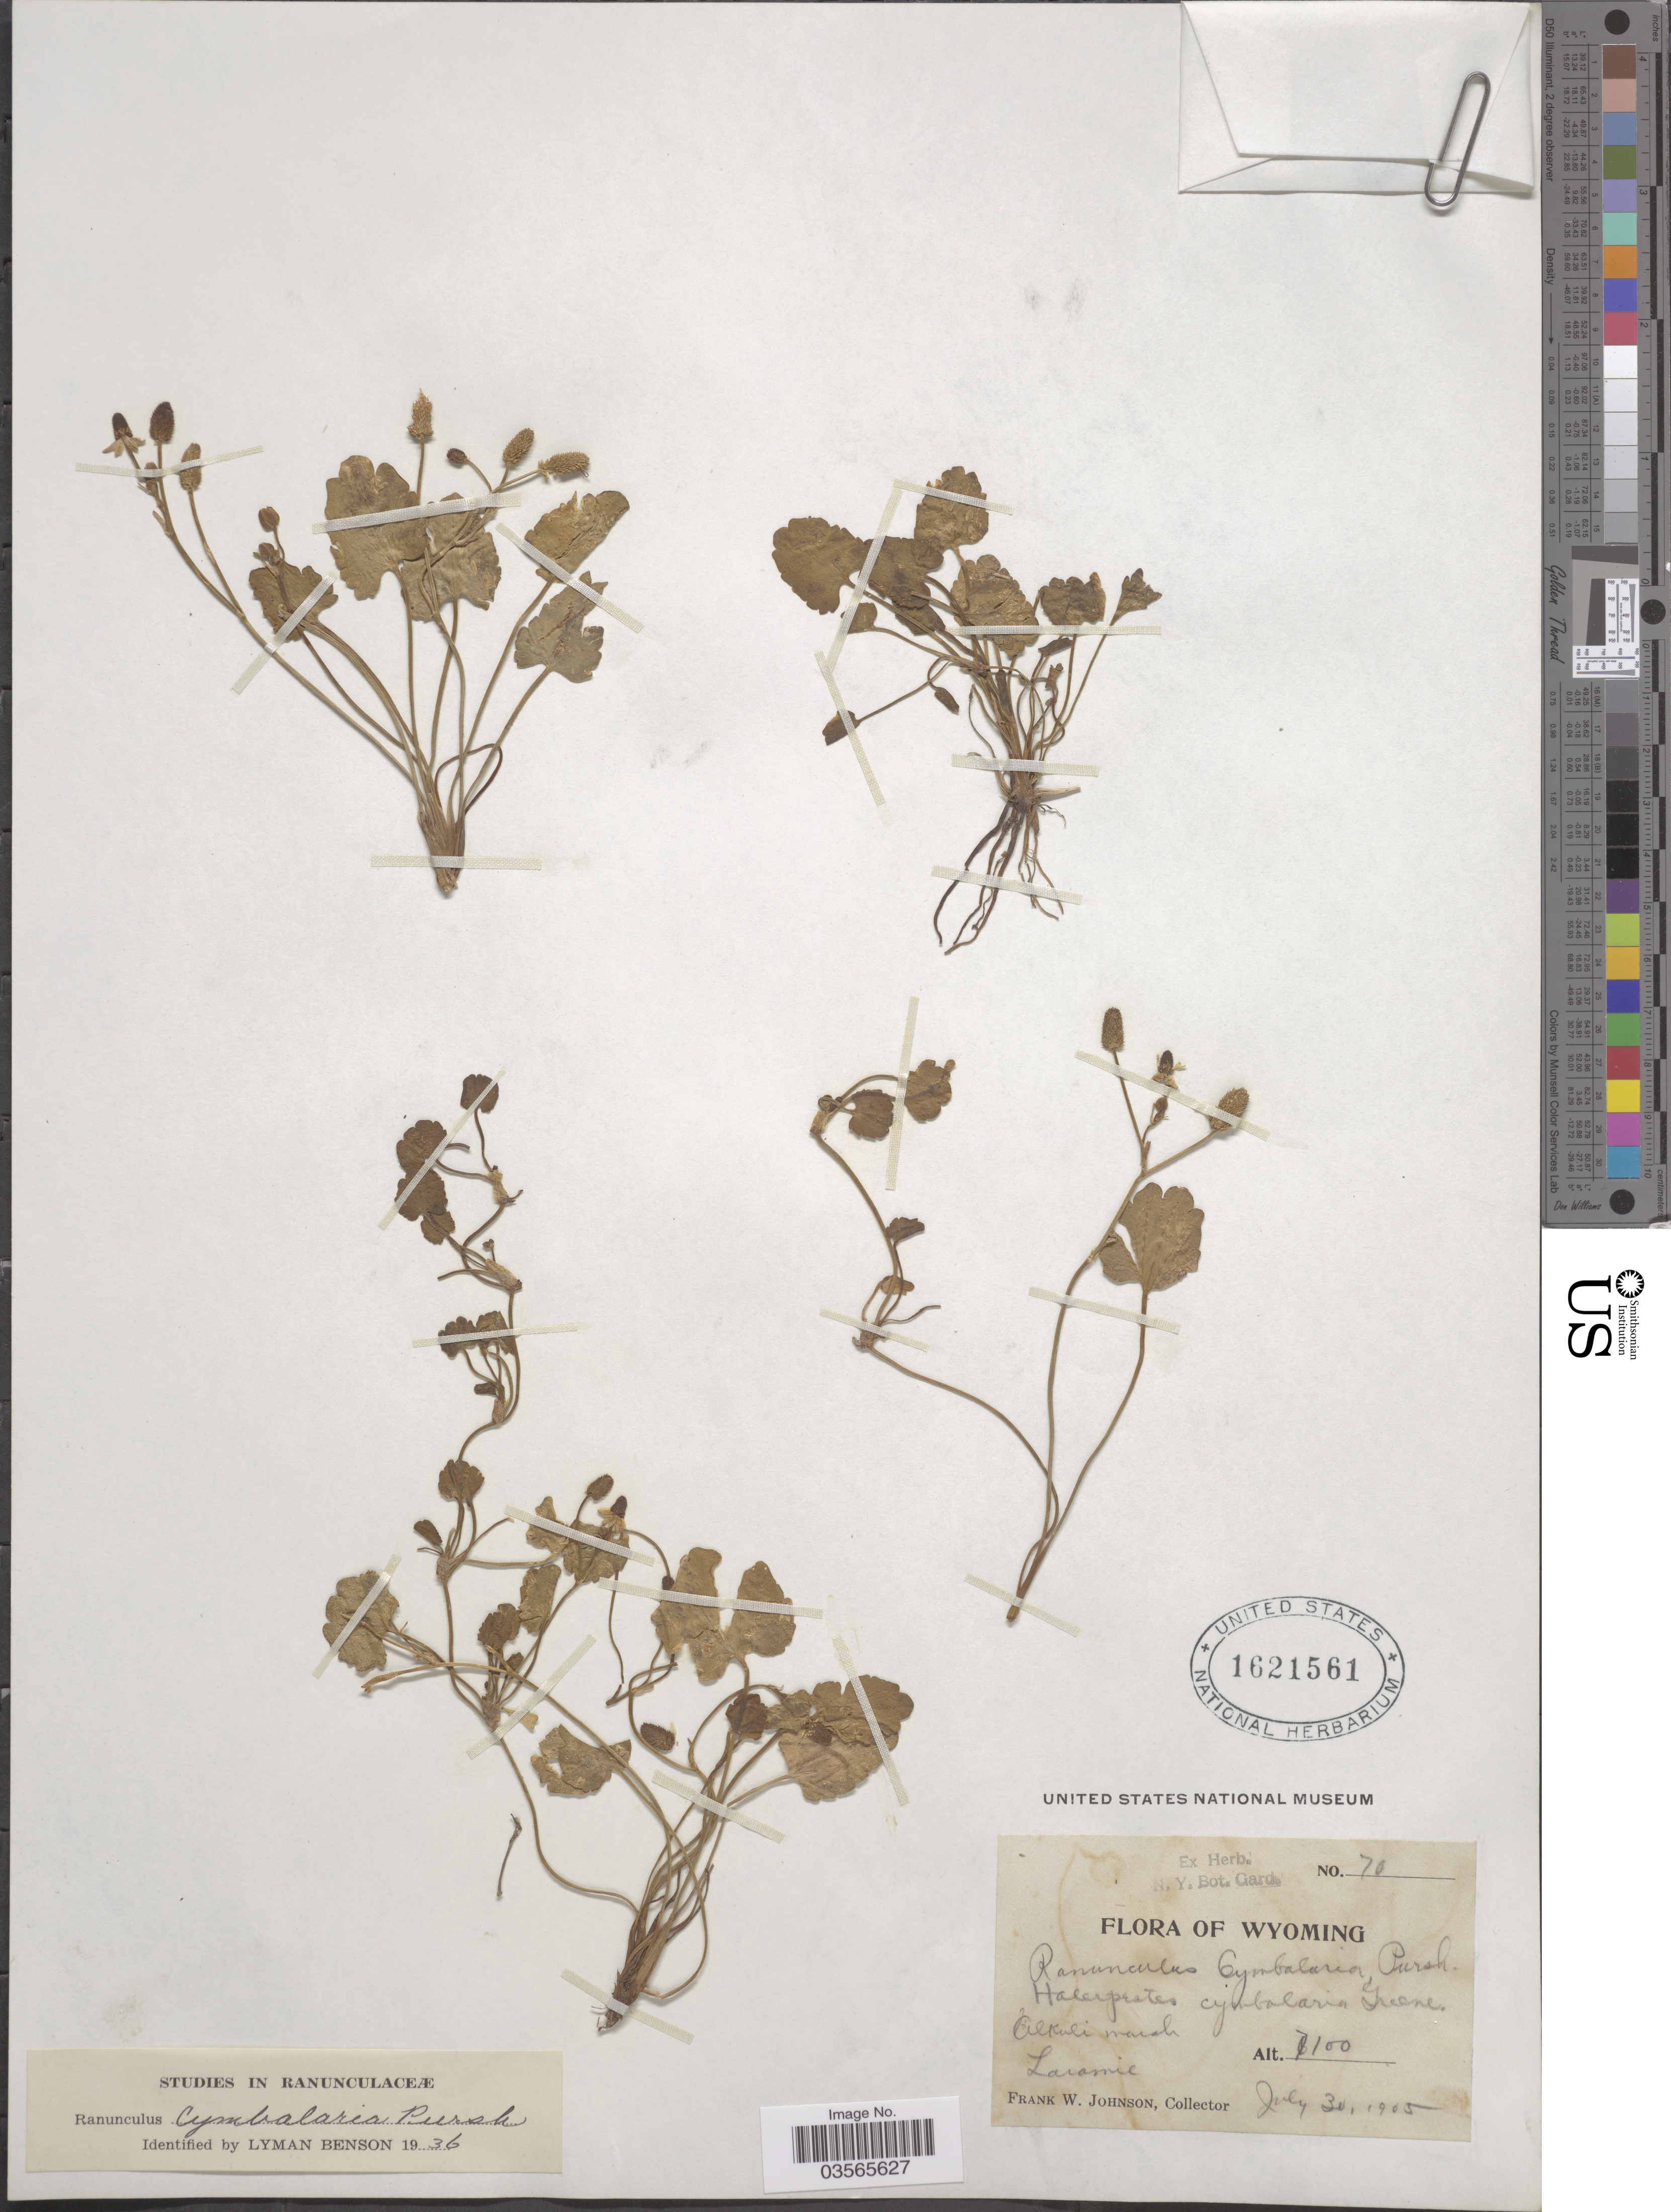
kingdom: Plantae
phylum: Tracheophyta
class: Magnoliopsida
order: Ranunculales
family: Ranunculaceae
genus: Halerpestes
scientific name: Halerpestes cymbalaria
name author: (Pursh) Greene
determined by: Strong, M. T., (US), Smithsonian Institution - National Museum of Natural History (UNITED STATES)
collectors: F. W. Johnson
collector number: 70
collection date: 1905-07-30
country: United States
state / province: Wyoming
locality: Alkali marsh. Laramie.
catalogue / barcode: US 1621561